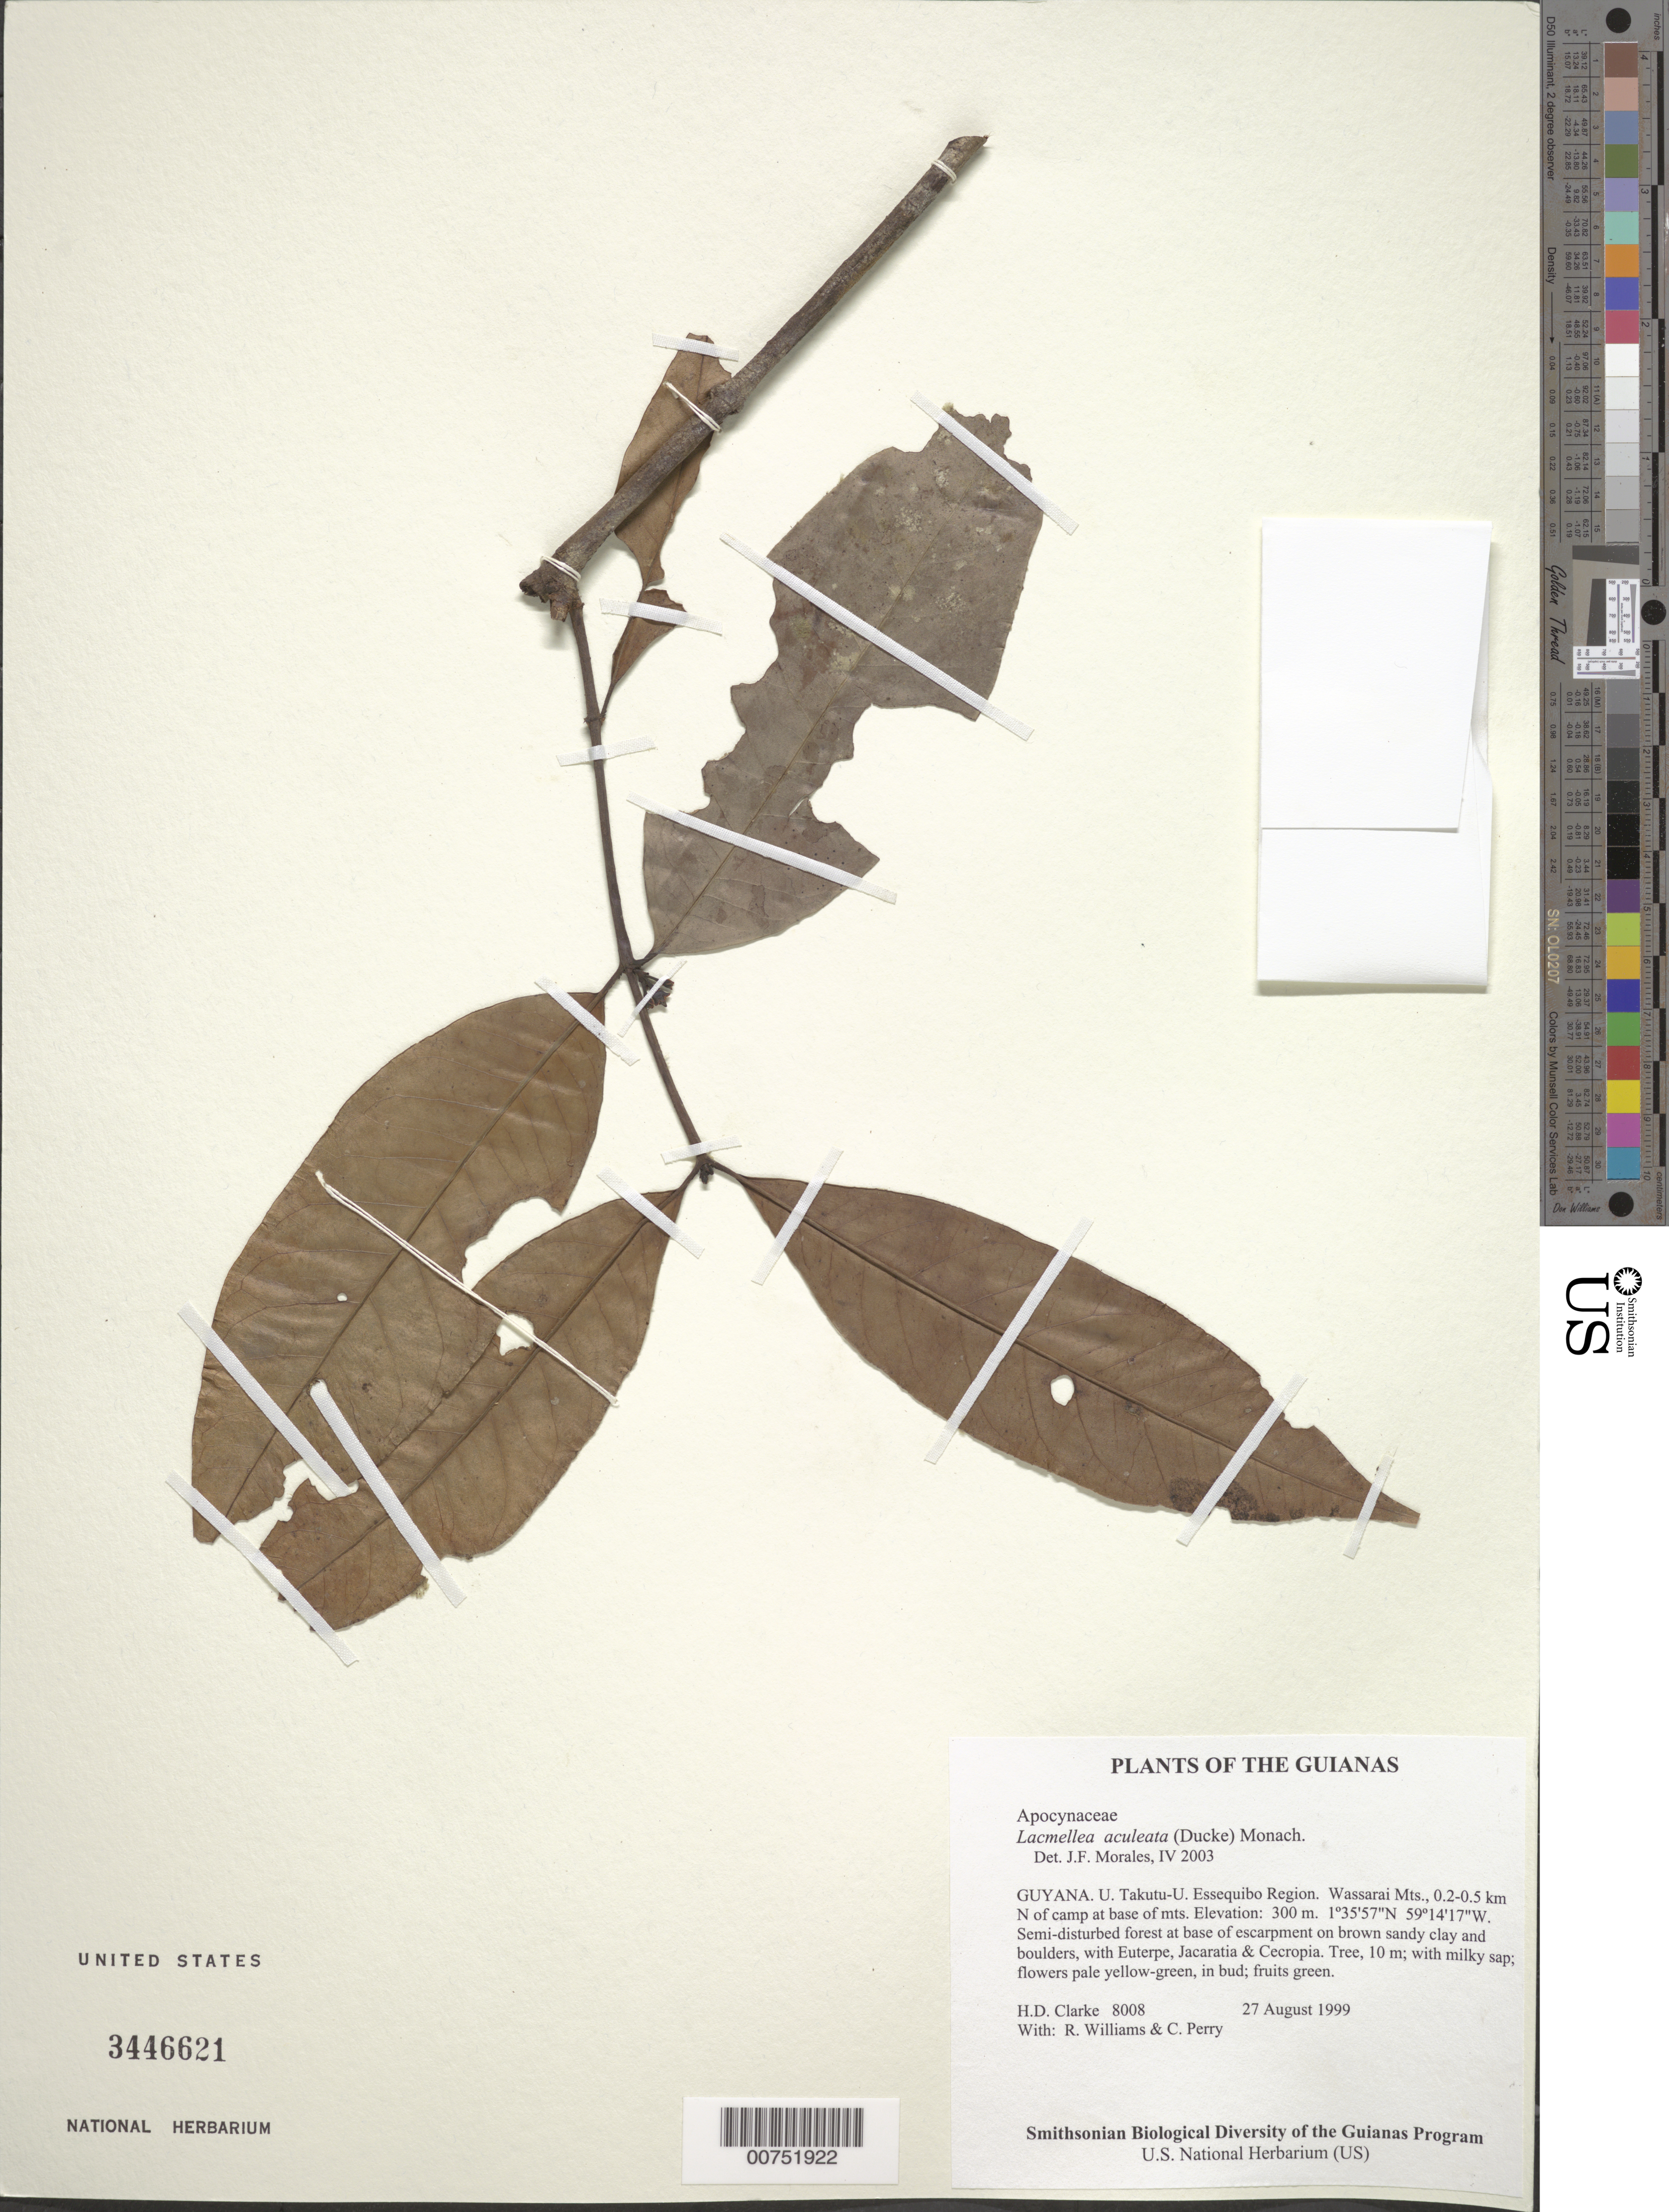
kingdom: Plantae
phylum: Tracheophyta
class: Magnoliopsida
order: Gentianales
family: Apocynaceae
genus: Lacmellea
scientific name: Lacmellea aculeata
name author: (Ducke) Monach.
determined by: Morales, J. F.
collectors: H. D. Clarke, R. Williams & C. Perry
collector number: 8008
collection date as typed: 27 August 1999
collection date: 1999-08-27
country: Guyana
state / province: U. Takutu-U. Essequibo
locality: Wassarai Mts., 0.2-0.5 km N of camp at base of mts.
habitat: Semi-disturbed forest at base of escarpment on brown sandy clay and boulders, with Euterpe, Jacaratia & Cecropia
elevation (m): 300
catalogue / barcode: US 3446621